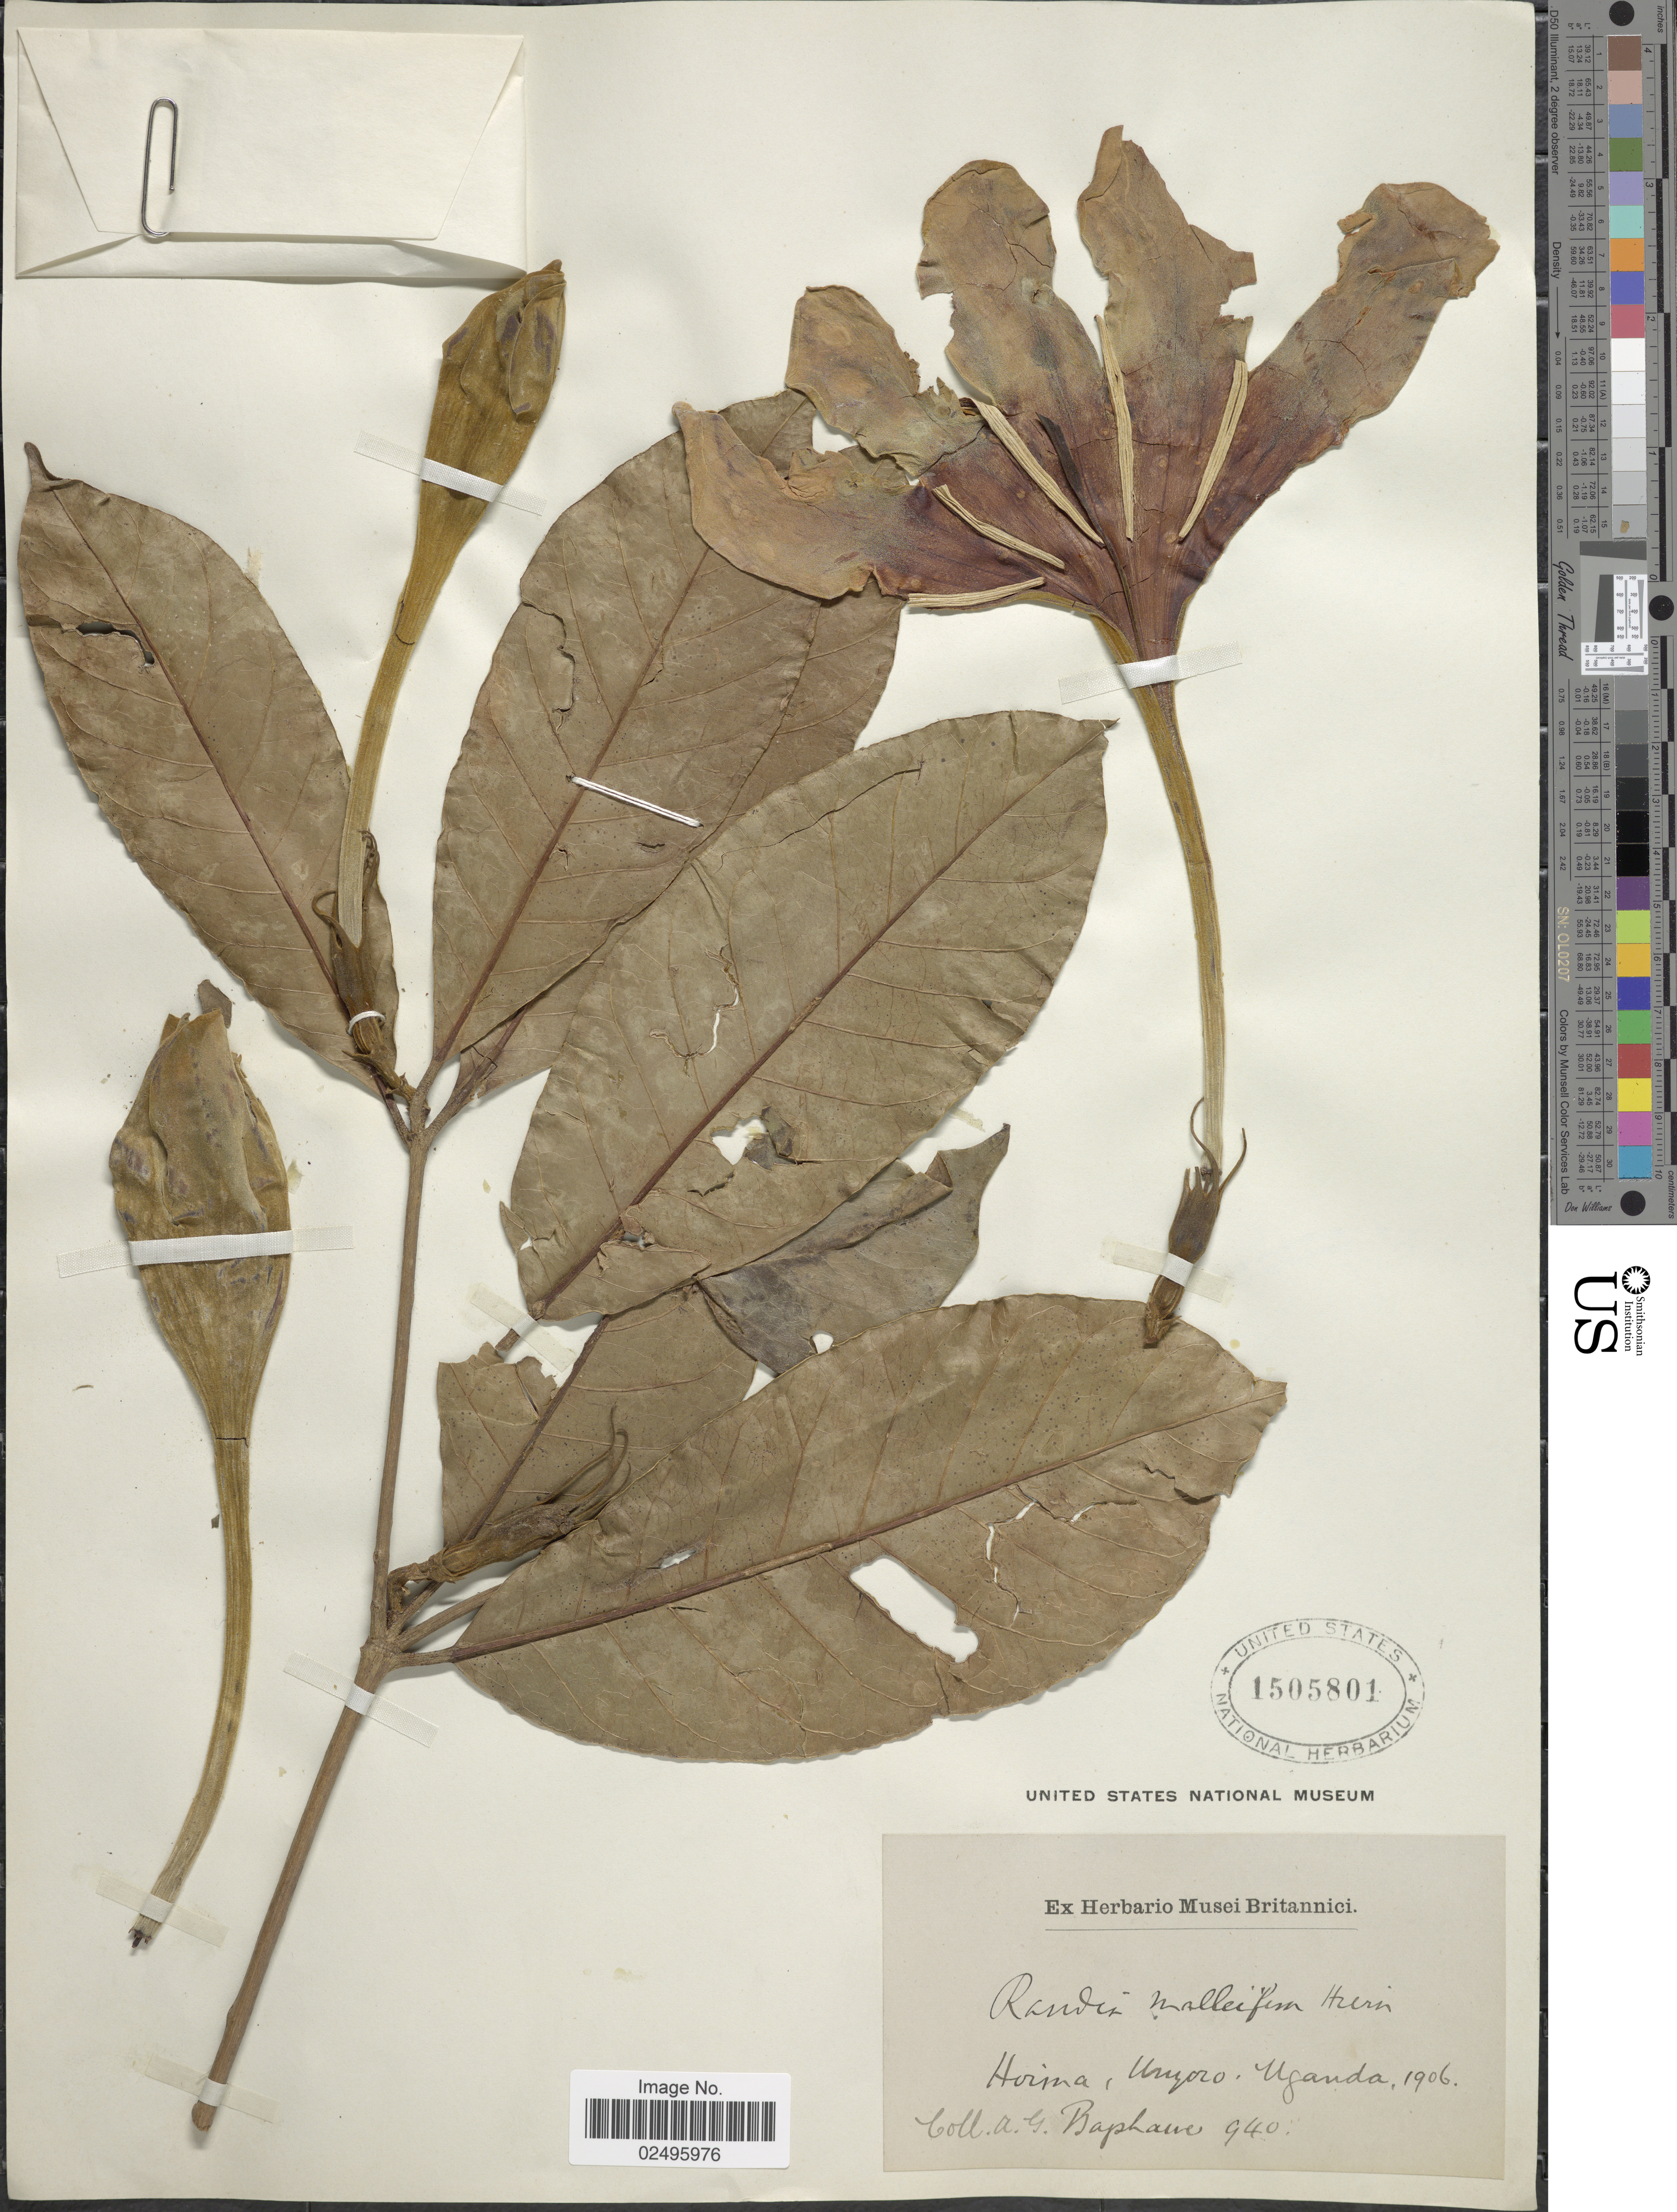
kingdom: Plantae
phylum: Tracheophyta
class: Magnoliopsida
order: Gentianales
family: Rubiaceae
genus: Rothmannia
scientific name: Rothmannia whitfieldii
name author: (Lindl.) Dandy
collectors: A. Bagshawe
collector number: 940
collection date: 1906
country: Uganda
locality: Hoima, Unyoro.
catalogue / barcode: US 1505801